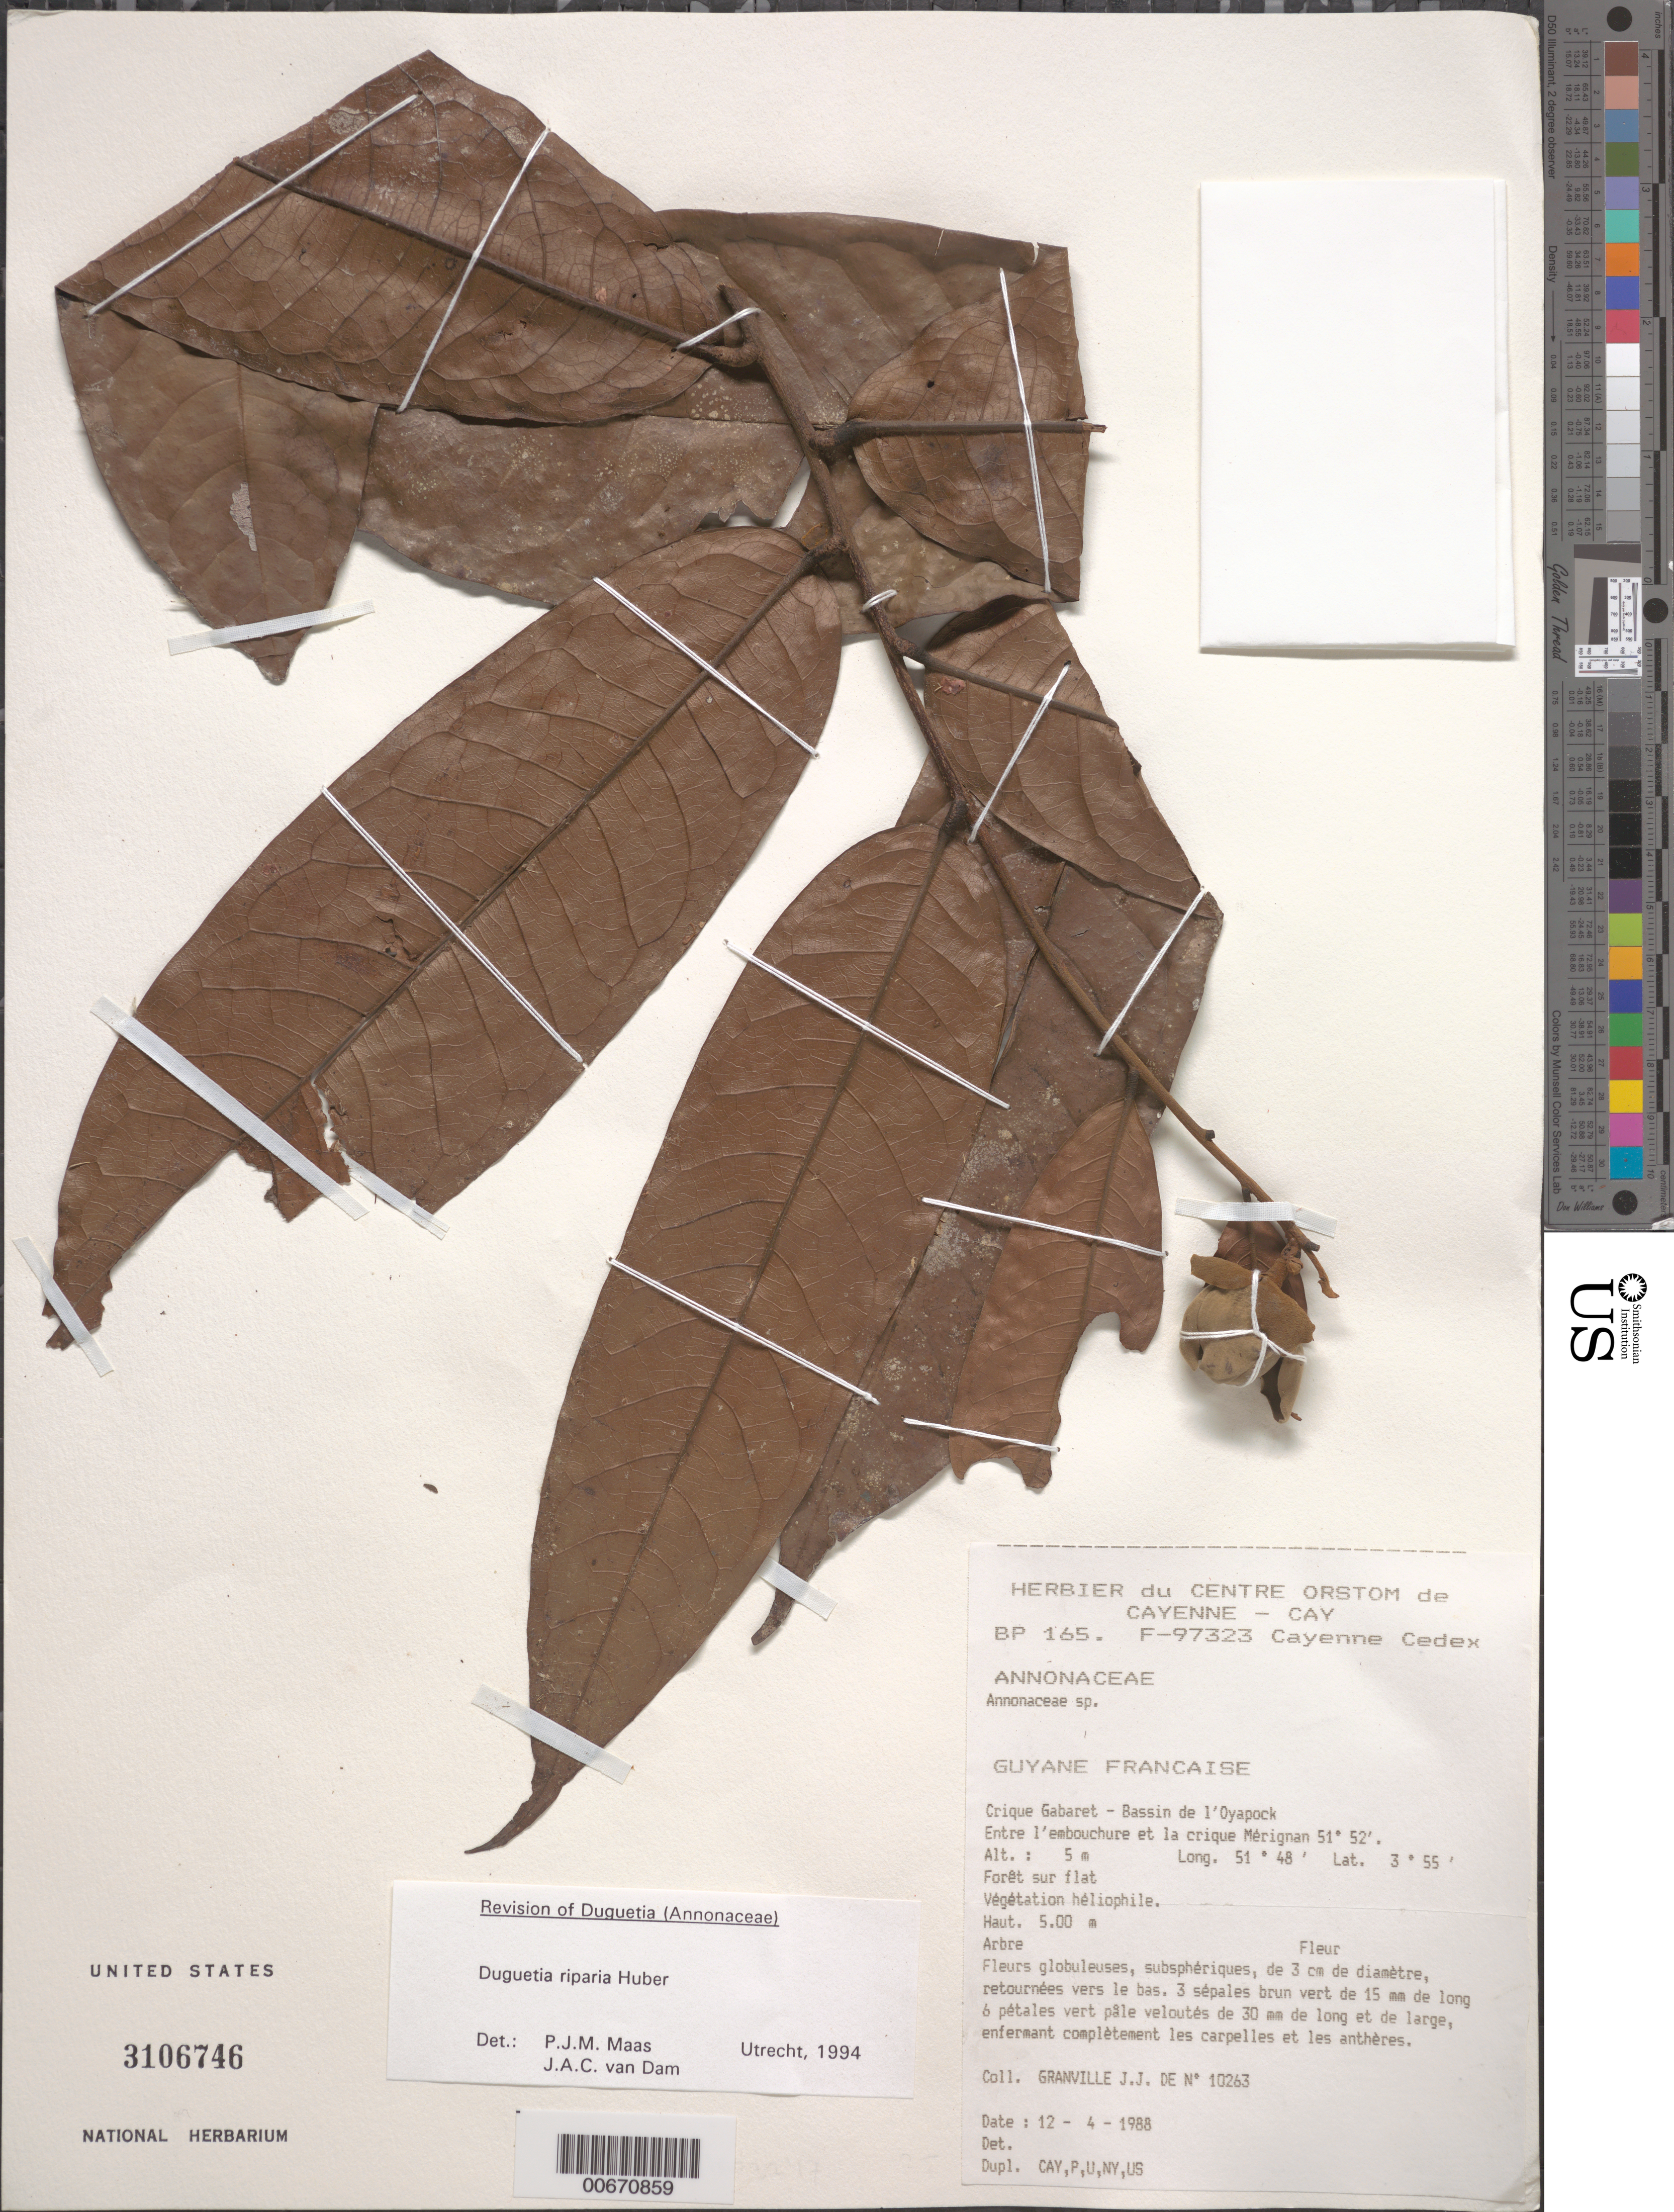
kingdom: Plantae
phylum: Tracheophyta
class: Magnoliopsida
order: Magnoliales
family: Annonaceae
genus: Duguetia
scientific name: Duguetia riparia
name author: Huber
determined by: Maas, P. J.; Dam, J. A.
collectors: J.-J. de Granville et al.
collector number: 10263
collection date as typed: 12-Apr-88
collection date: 1988-04-12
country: French Guiana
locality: Crique Gabaret, Bassin de l'Oyapock, entre l'embouchure et la crique Mérignan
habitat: Forêt sur flat, végétation héliophile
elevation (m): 5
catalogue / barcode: US 3106746